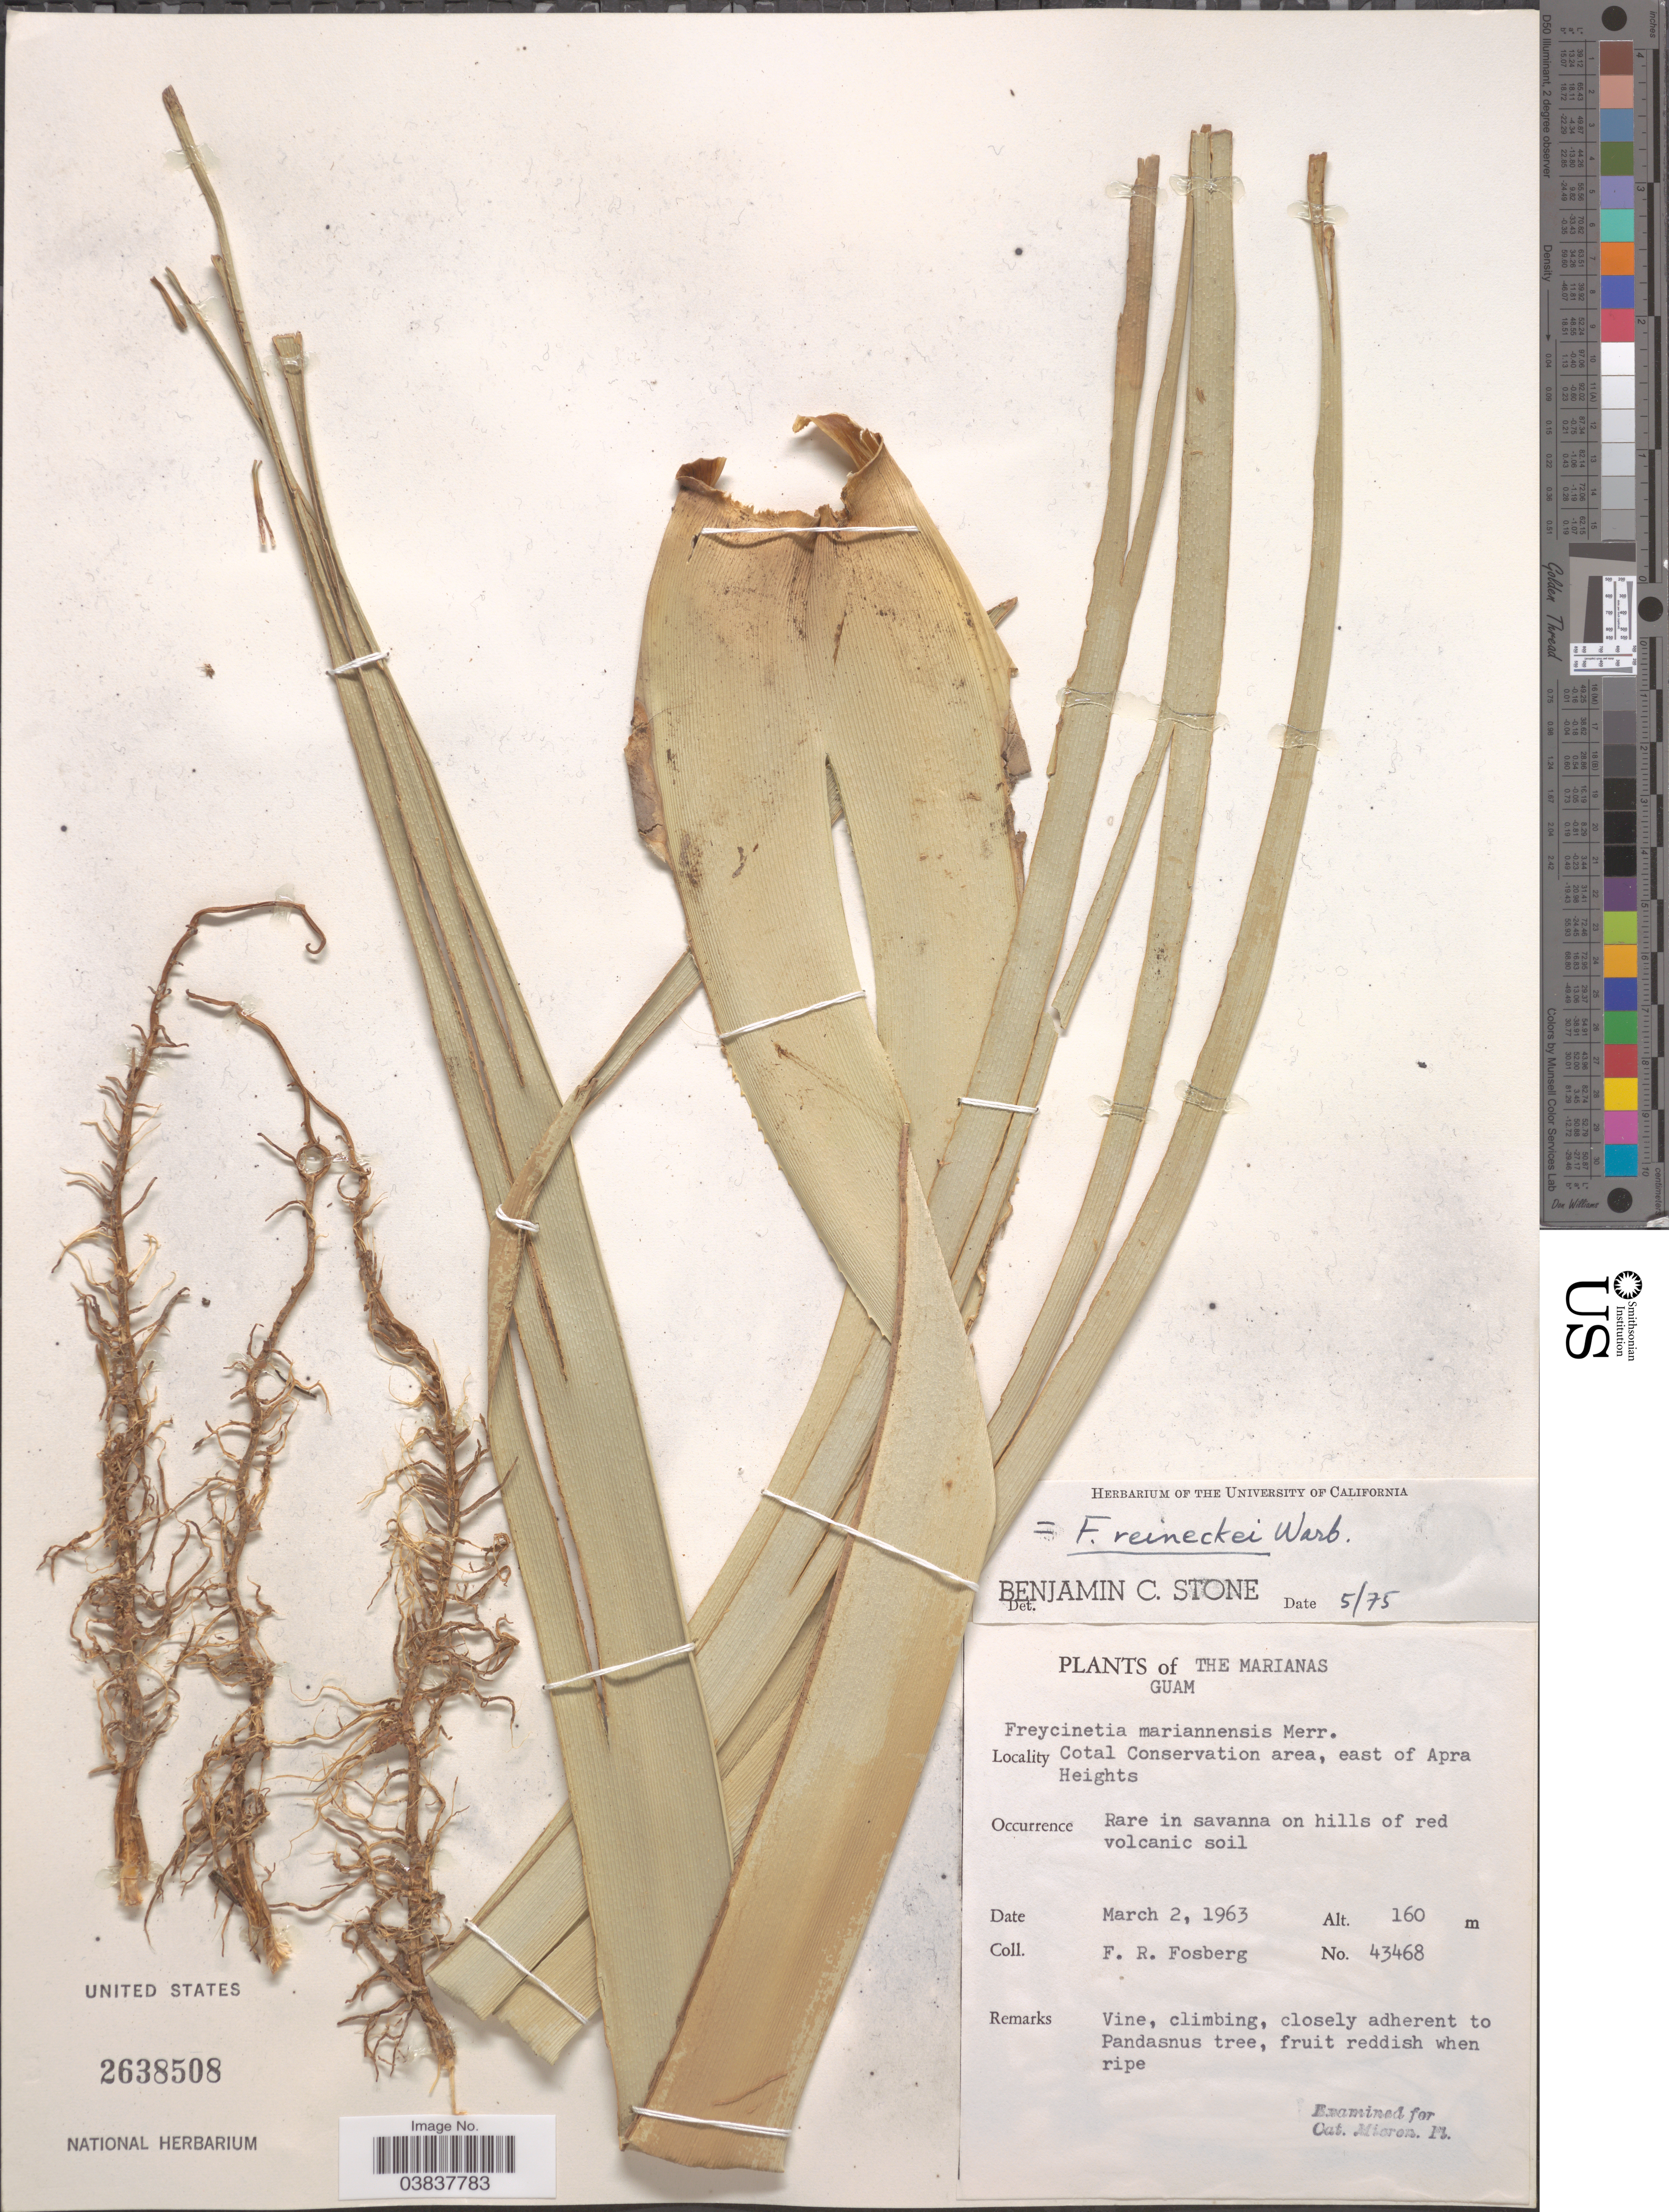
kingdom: Plantae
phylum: Tracheophyta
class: Liliopsida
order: Pandanales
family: Pandanaceae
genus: Freycinetia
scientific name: Freycinetia reineckei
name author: Warb. ex Reinecke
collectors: F. R. Fosberg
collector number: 43468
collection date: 1963-03-02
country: Guam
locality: The Marianas. Cotal Conservation area, east of Apra Heights.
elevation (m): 160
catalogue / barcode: US 2638508